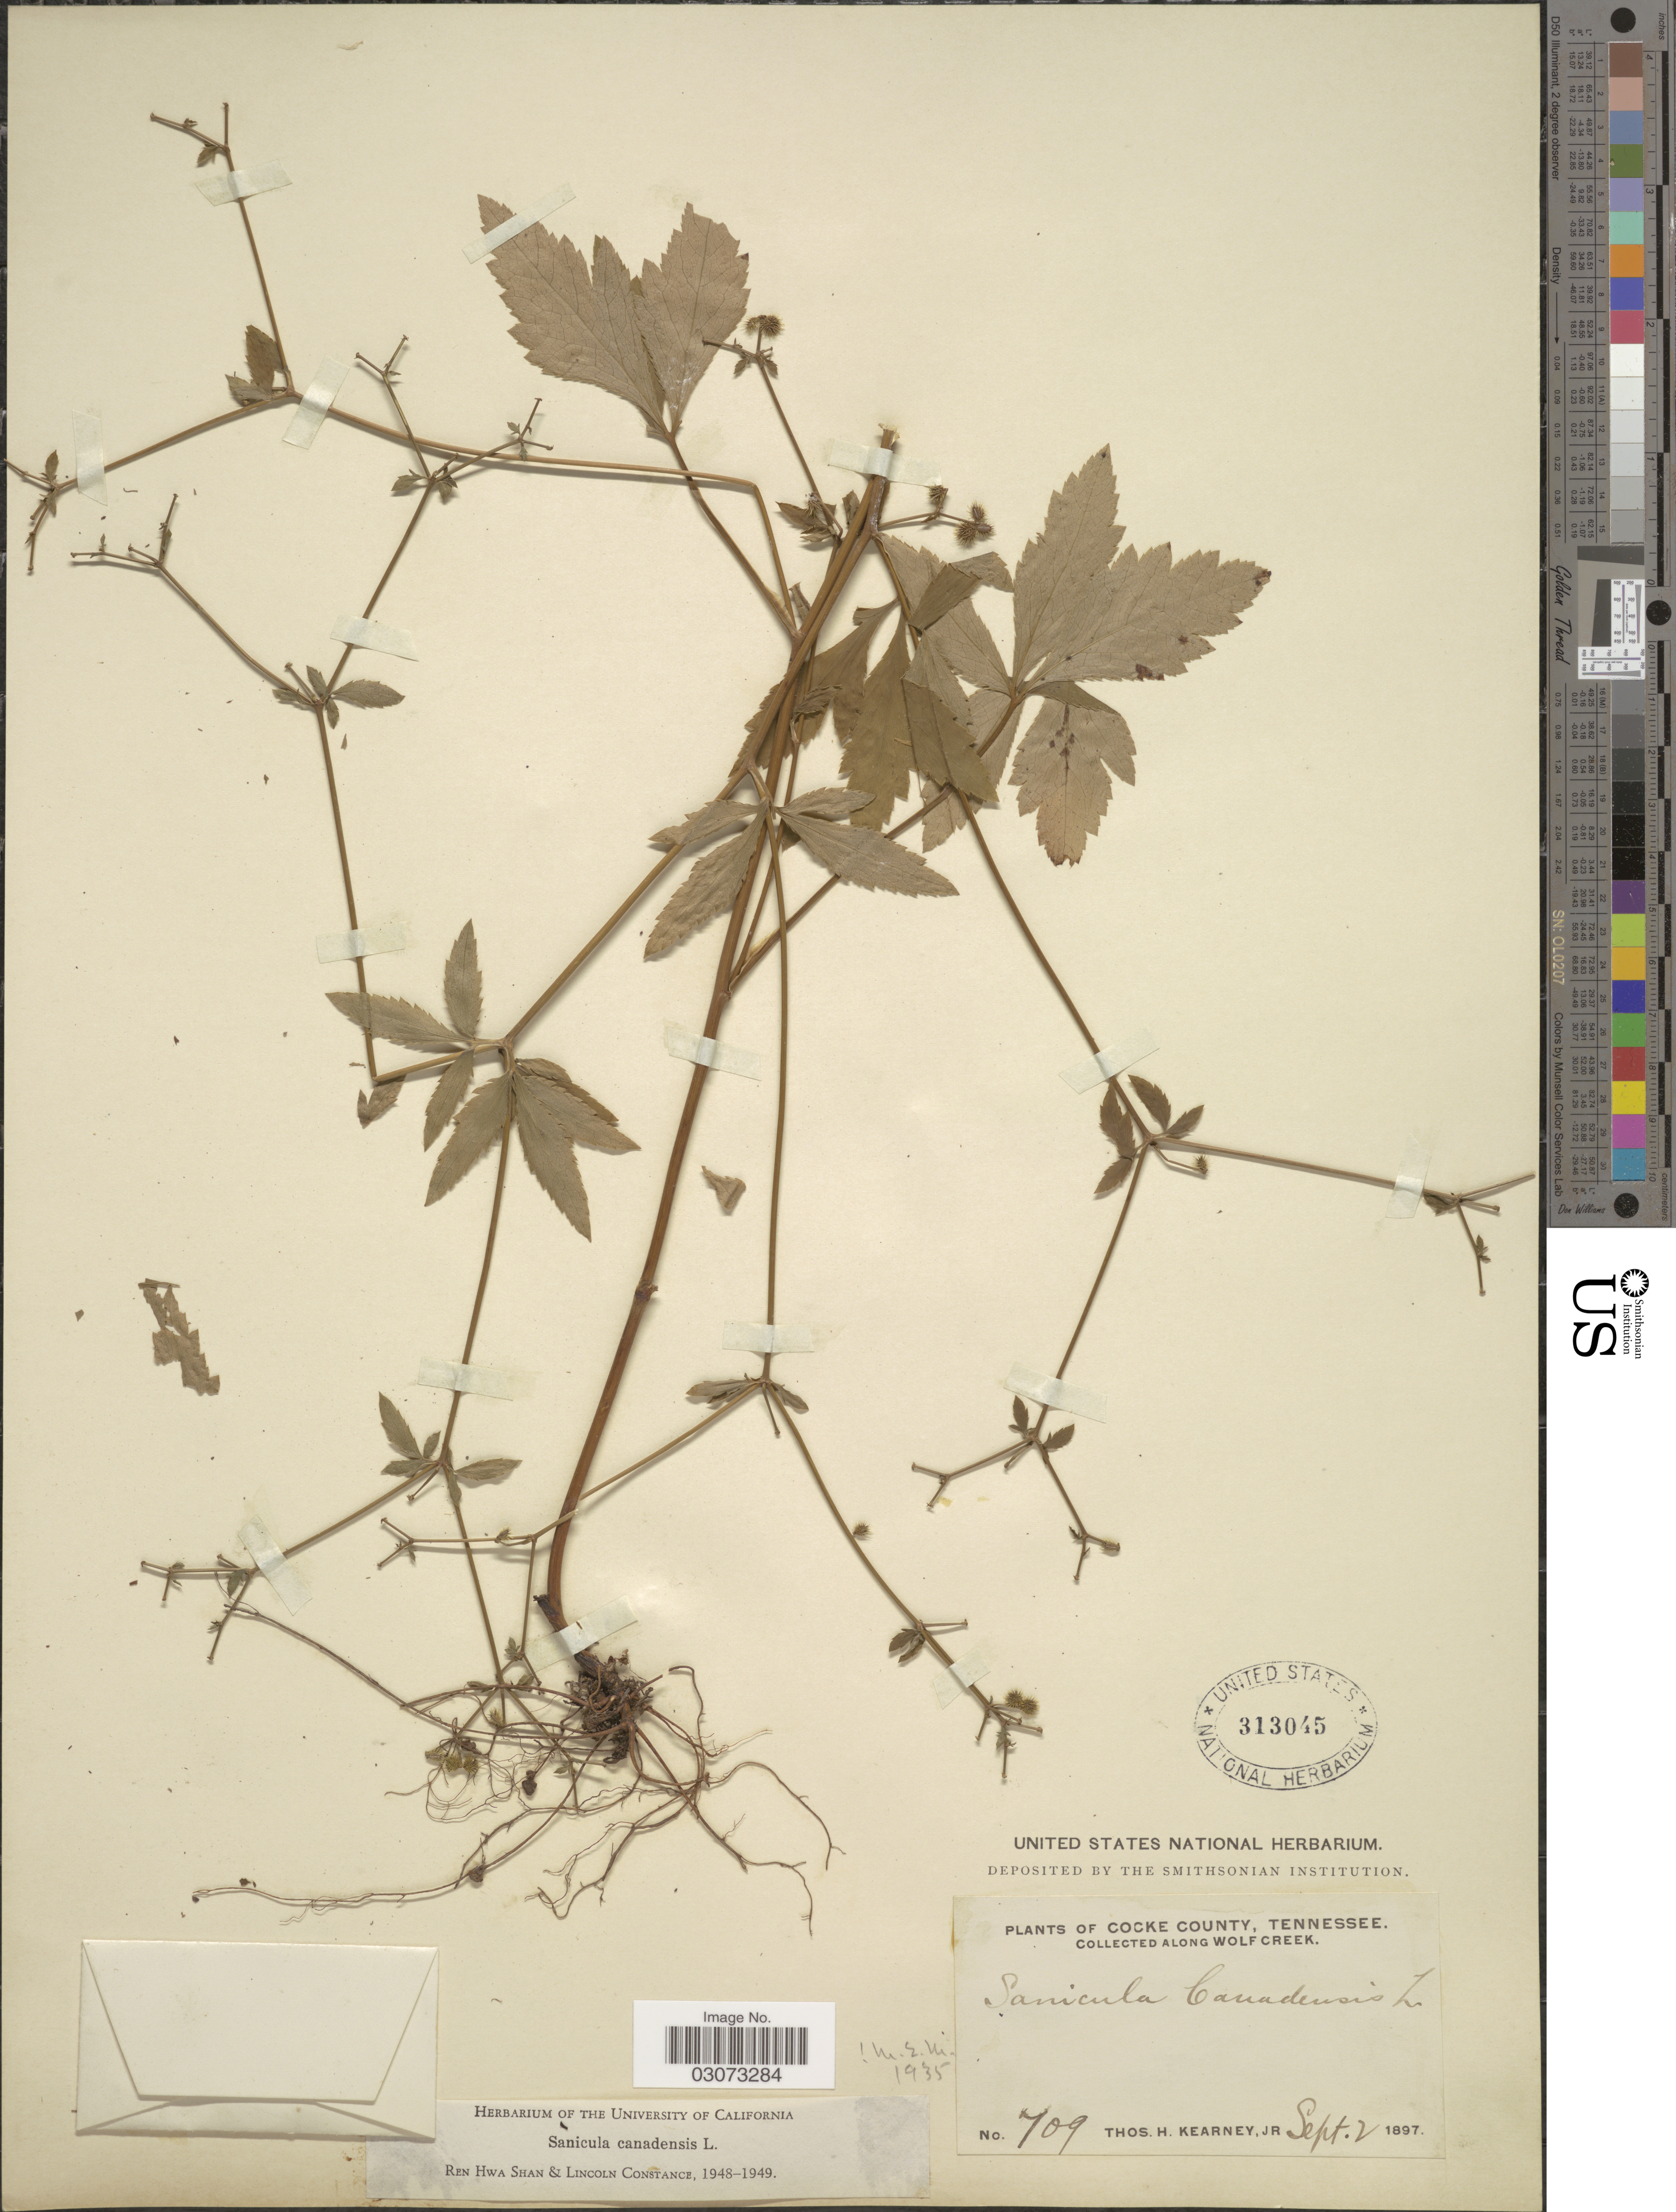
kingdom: Plantae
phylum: Tracheophyta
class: Magnoliopsida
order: Apiales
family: Apiaceae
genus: Sanicula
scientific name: Sanicula canadensis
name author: L.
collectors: T. H. Kearney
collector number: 709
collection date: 1897-09-02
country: United States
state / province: Tennessee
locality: Cocke County. Collected along Wolf Creek.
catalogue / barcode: US 313045